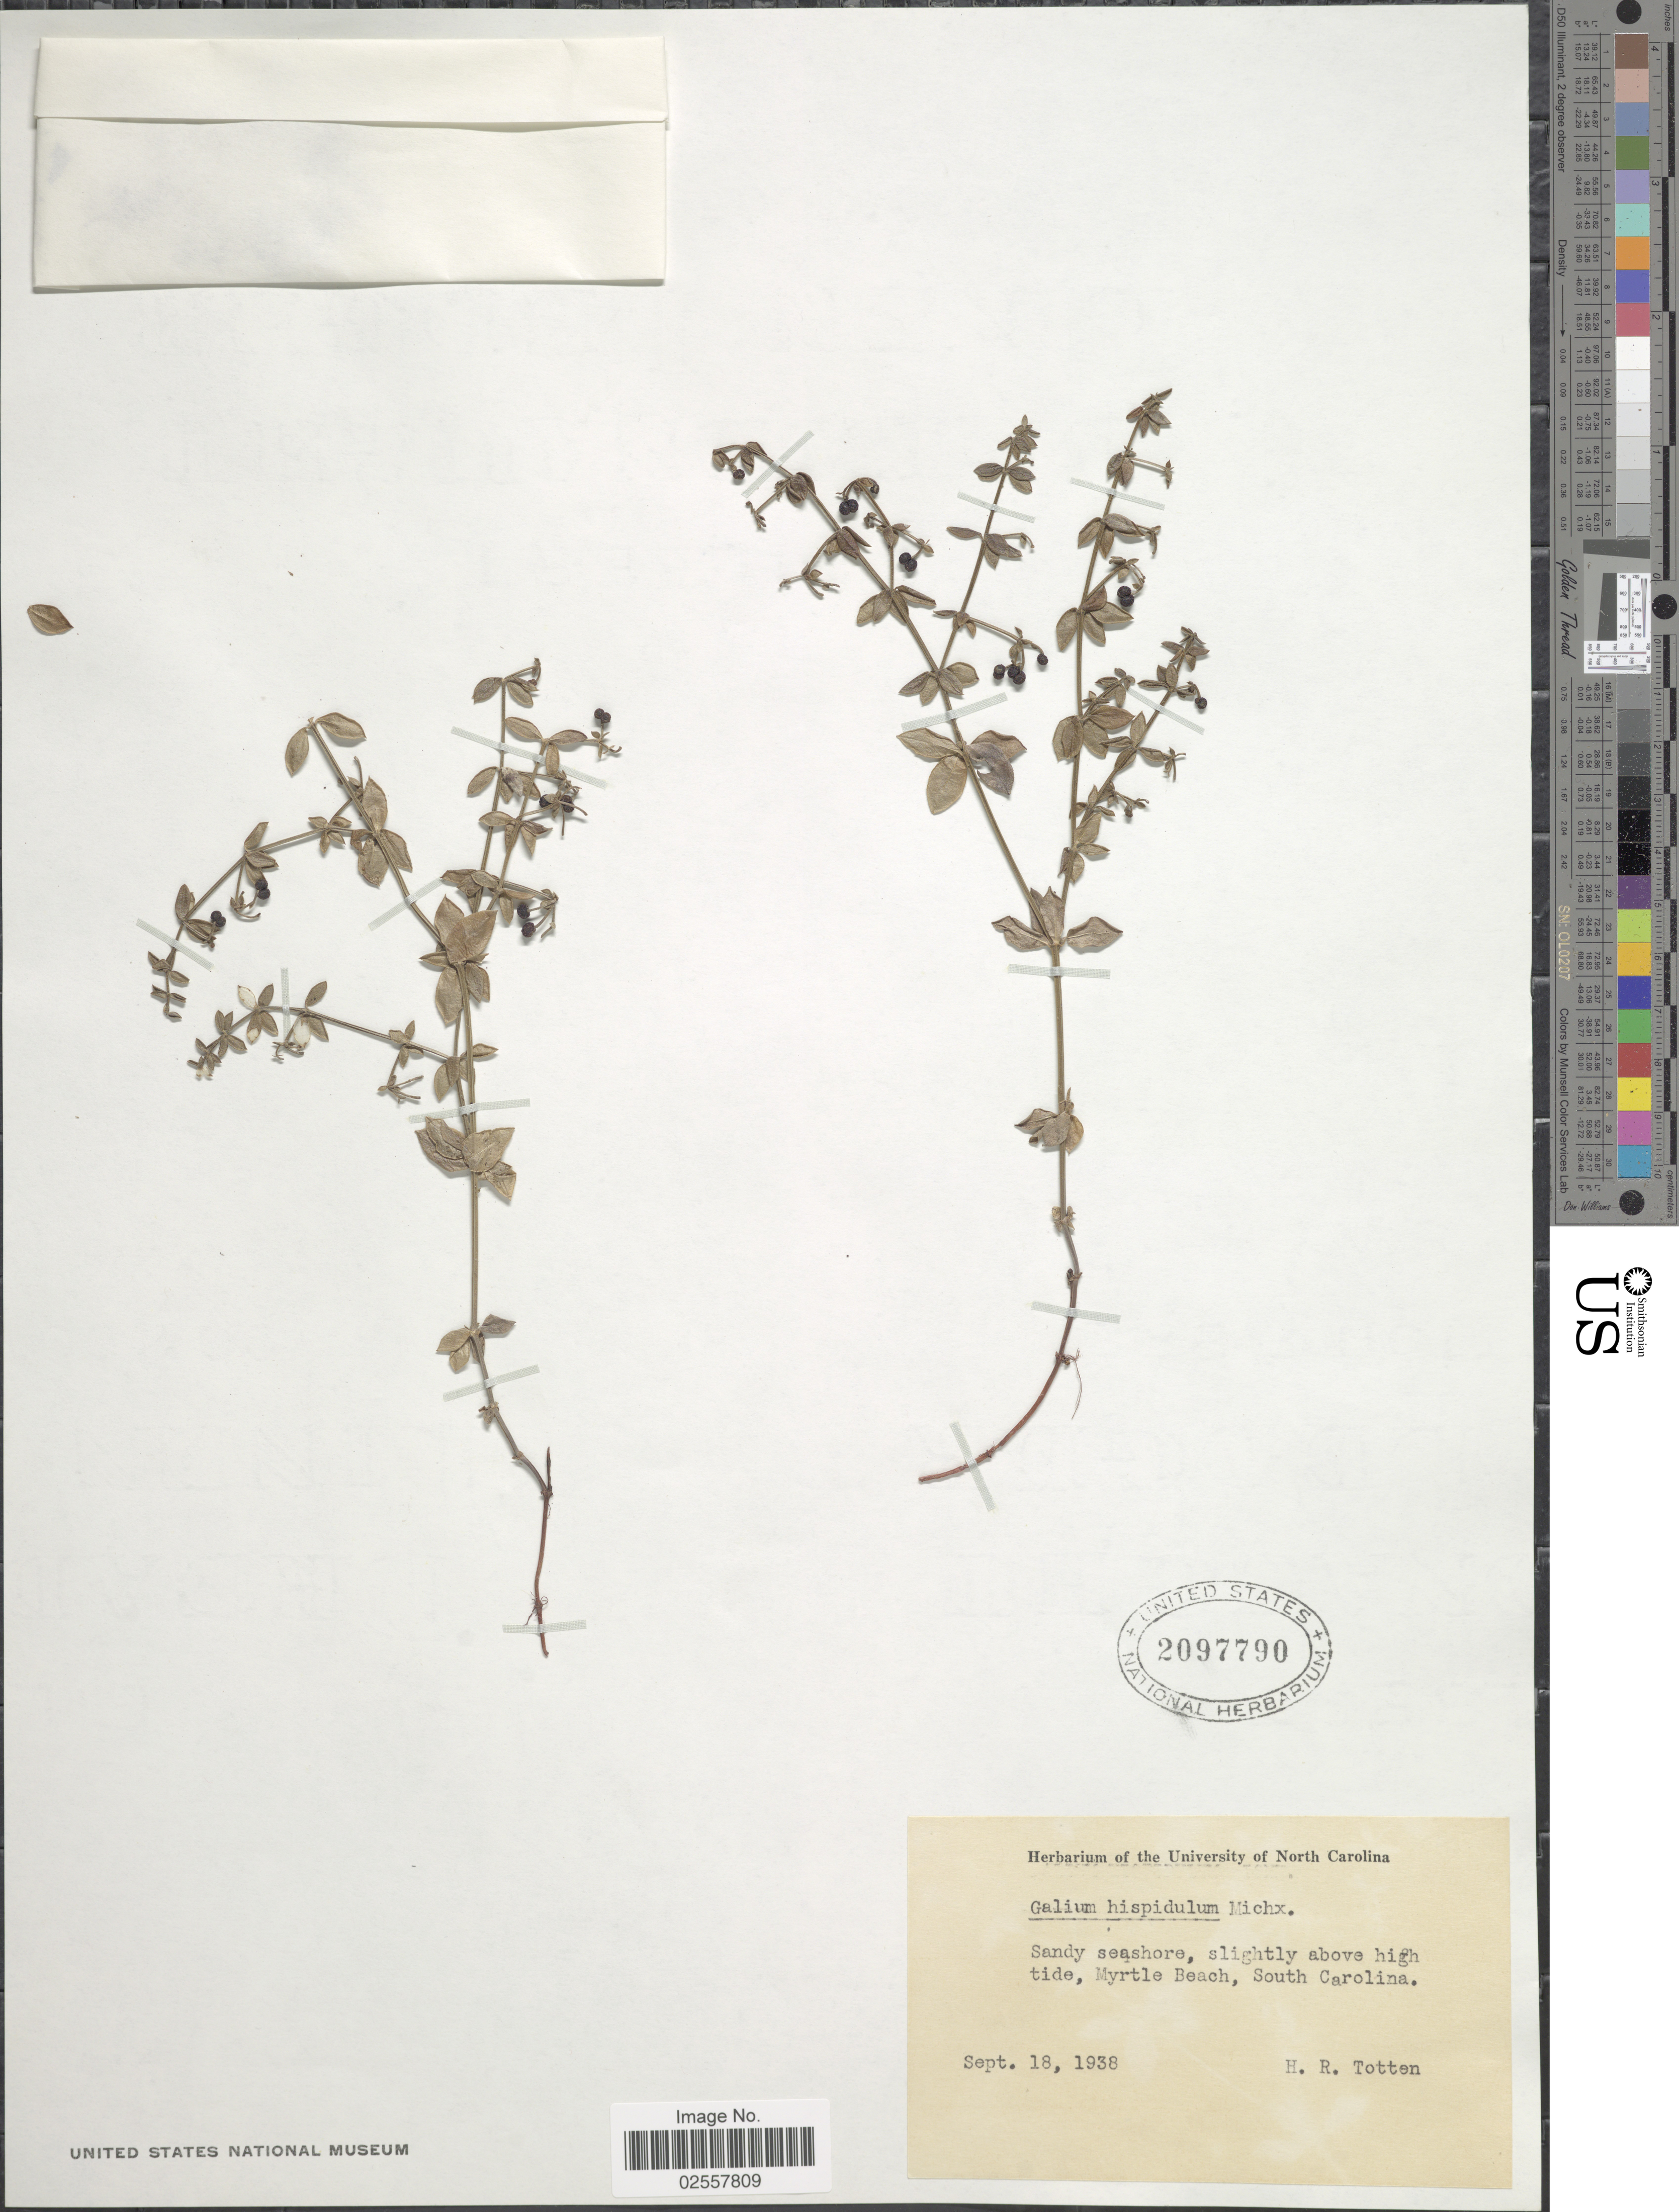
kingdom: Plantae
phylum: Tracheophyta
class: Magnoliopsida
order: Gentianales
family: Rubiaceae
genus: Galium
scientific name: Galium hispidulum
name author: Michx.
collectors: H. Totten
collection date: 1938-09-18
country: United States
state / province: South Carolina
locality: Sandy seashore, slightly above high tide, Myrtle Beach.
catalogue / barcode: US 2097790